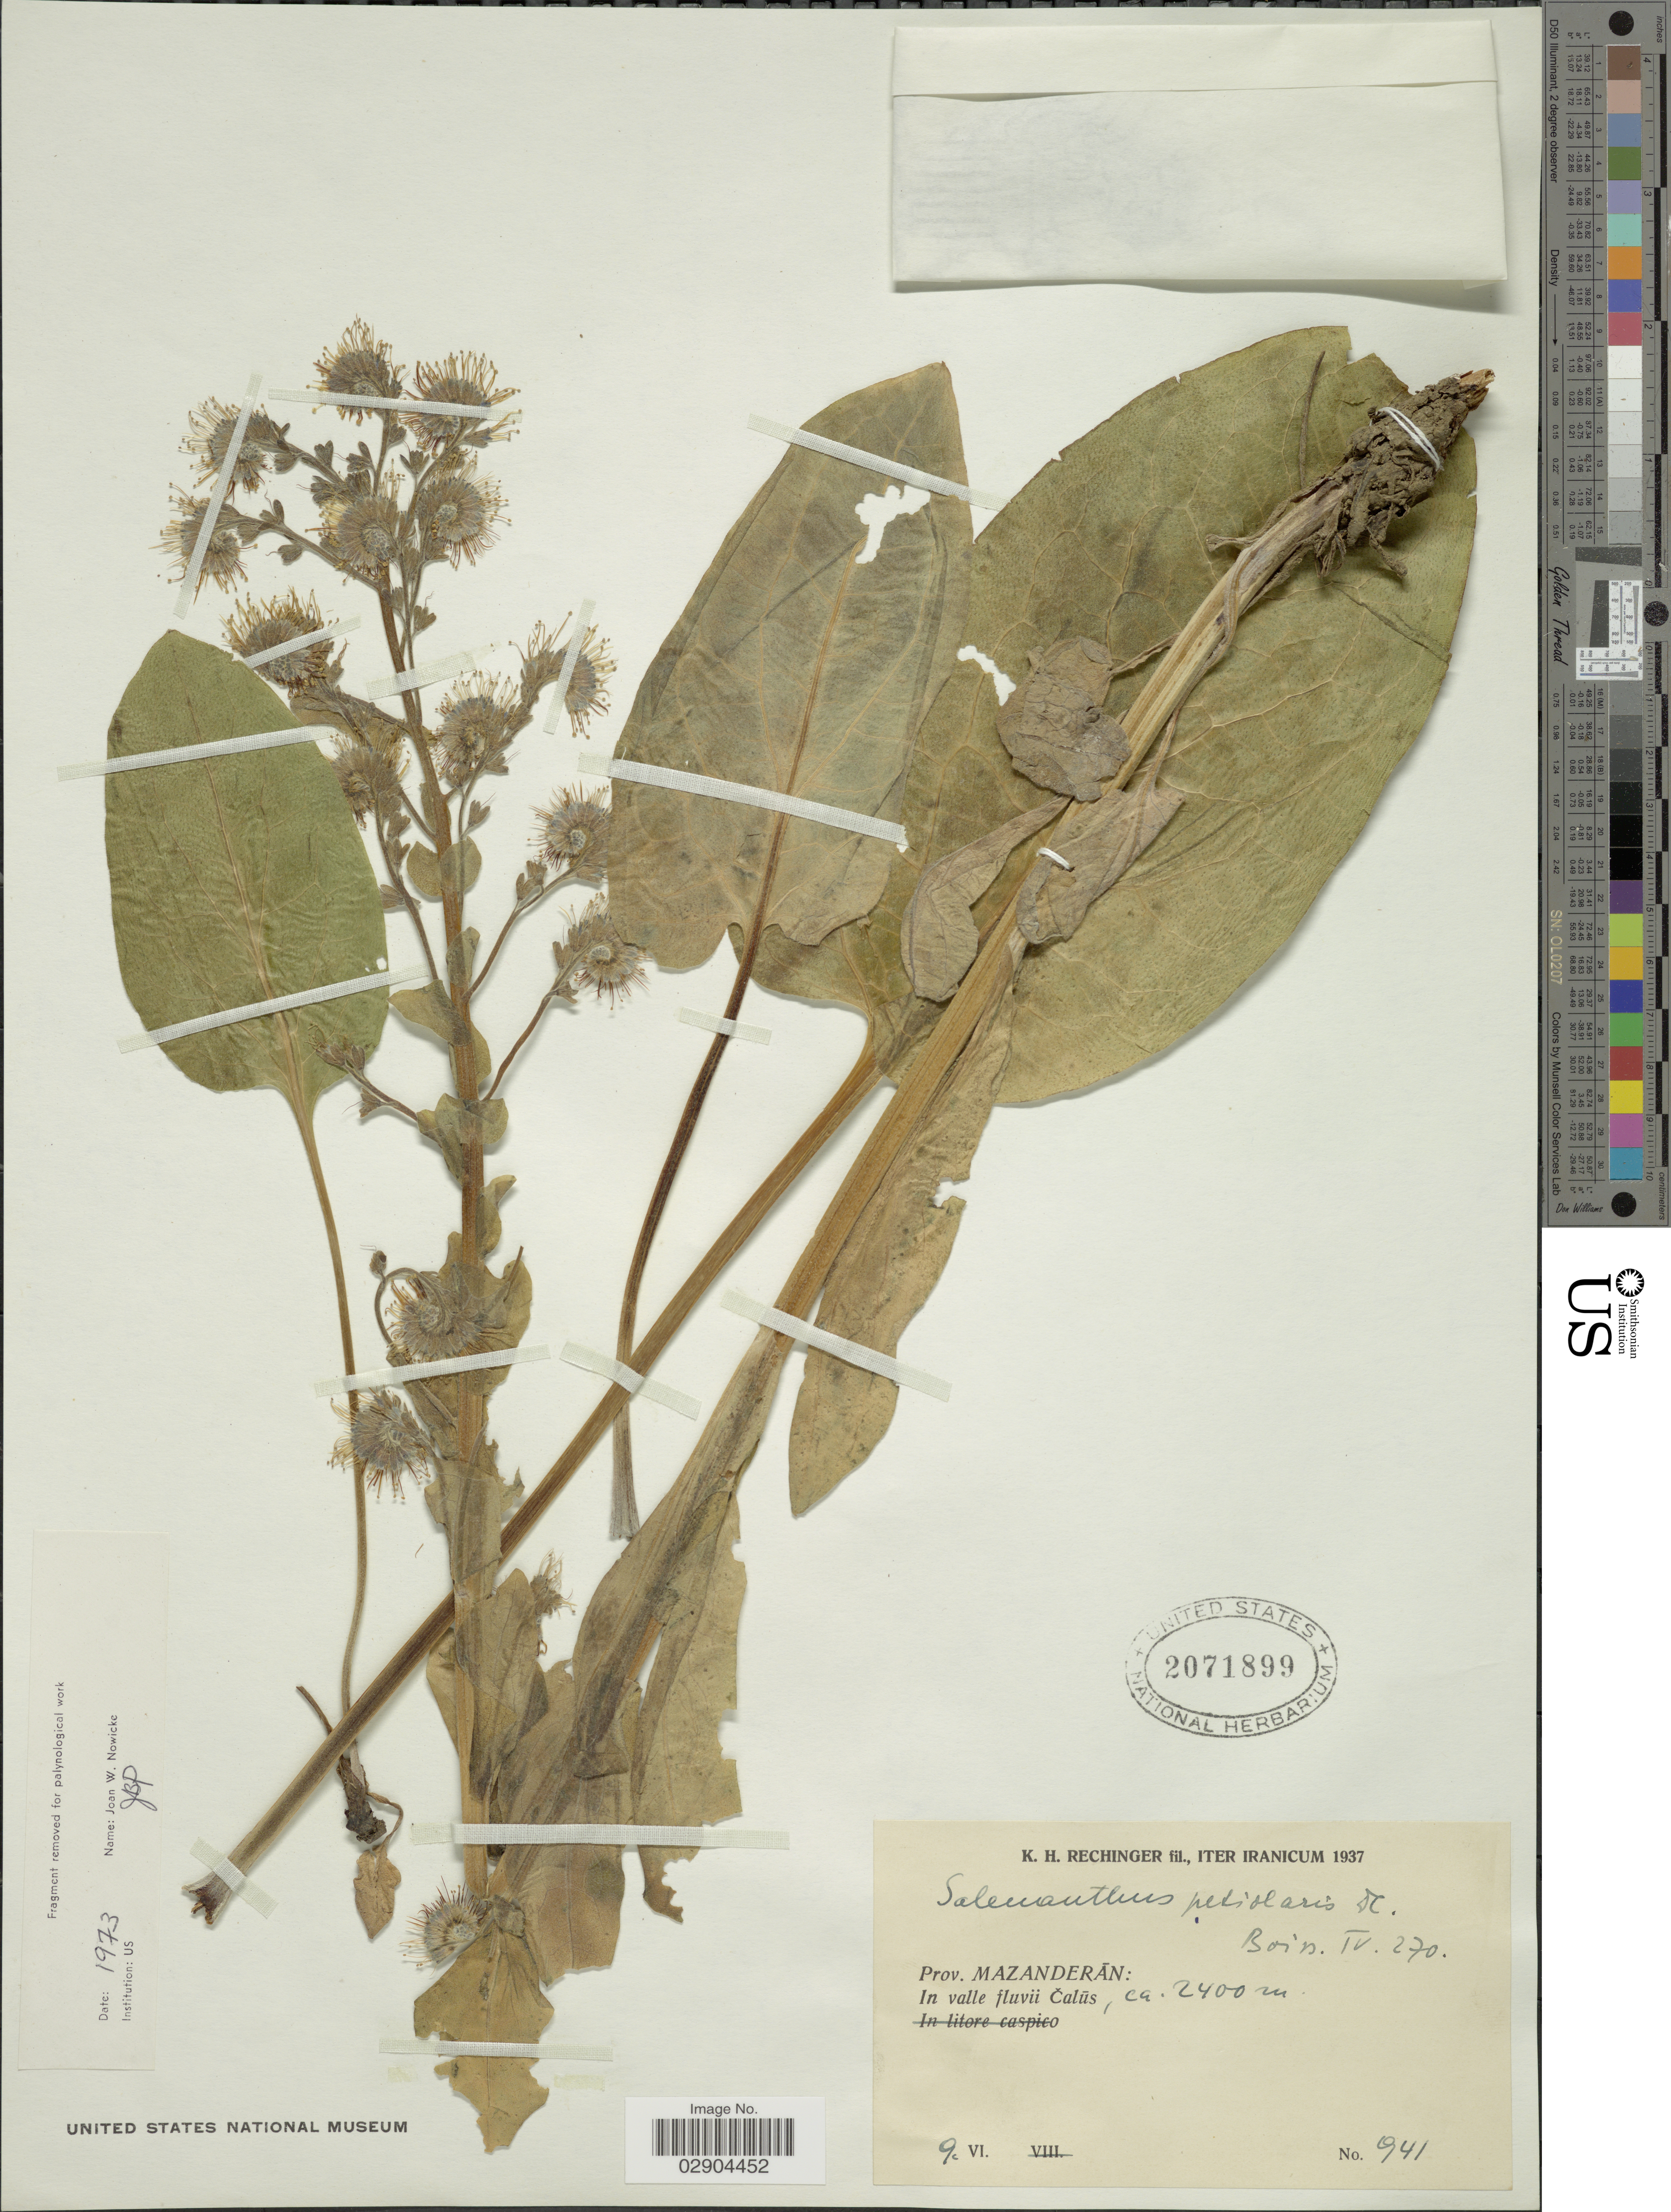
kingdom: Plantae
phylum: Tracheophyta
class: Magnoliopsida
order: Boraginales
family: Boraginaceae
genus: Solenanthus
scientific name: Solenanthus circinatus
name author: Ledeb.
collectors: K. H. Rechinger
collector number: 941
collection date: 1937-06-09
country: Iran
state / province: Mazandaran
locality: Prov. Mazanderán: In valle fluvii Calüs.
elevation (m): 2400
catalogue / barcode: US 2071899